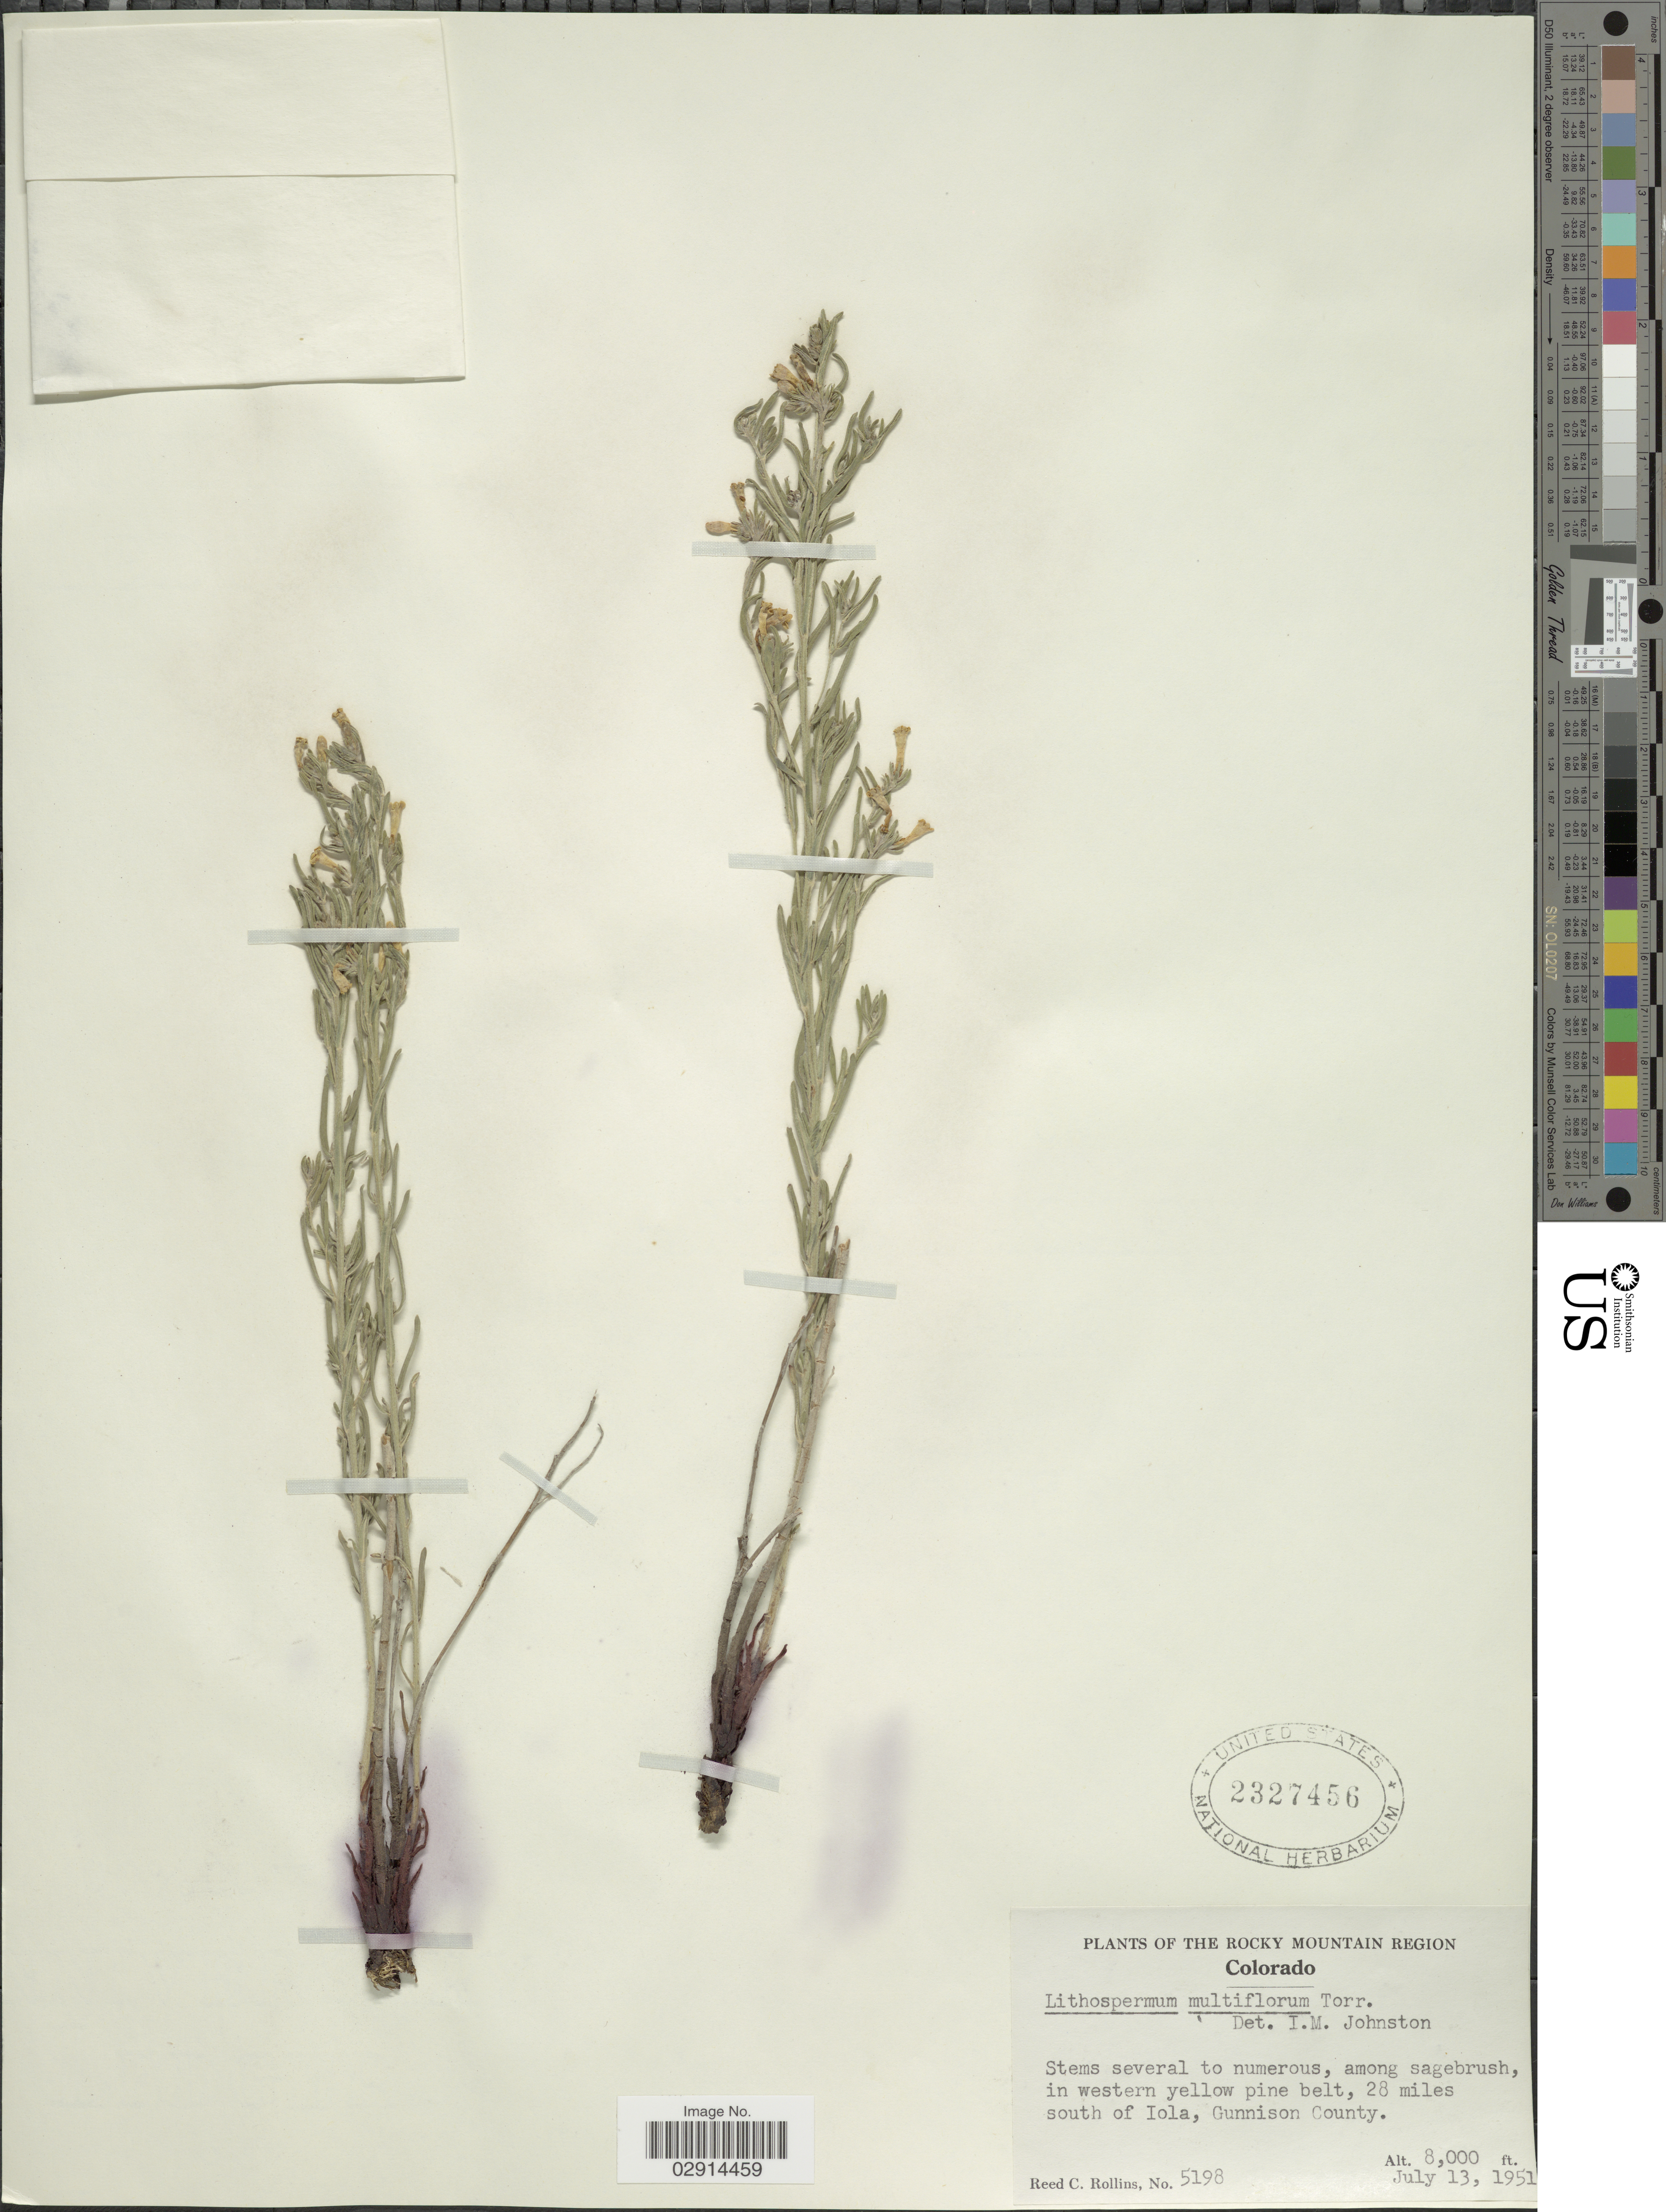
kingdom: Plantae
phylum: Tracheophyta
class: Magnoliopsida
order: Boraginales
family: Boraginaceae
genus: Lithospermum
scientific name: Lithospermum multiflorum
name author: Torr. ex A. Gray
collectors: R. C. Rollins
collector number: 5198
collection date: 1951-07-13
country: United States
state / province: Colorado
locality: Rocky Mountain Region. In western yellow pine belt, 28 miles south of Iola, Gunnison County.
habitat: among sagebrush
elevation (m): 2438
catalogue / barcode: US 2327456